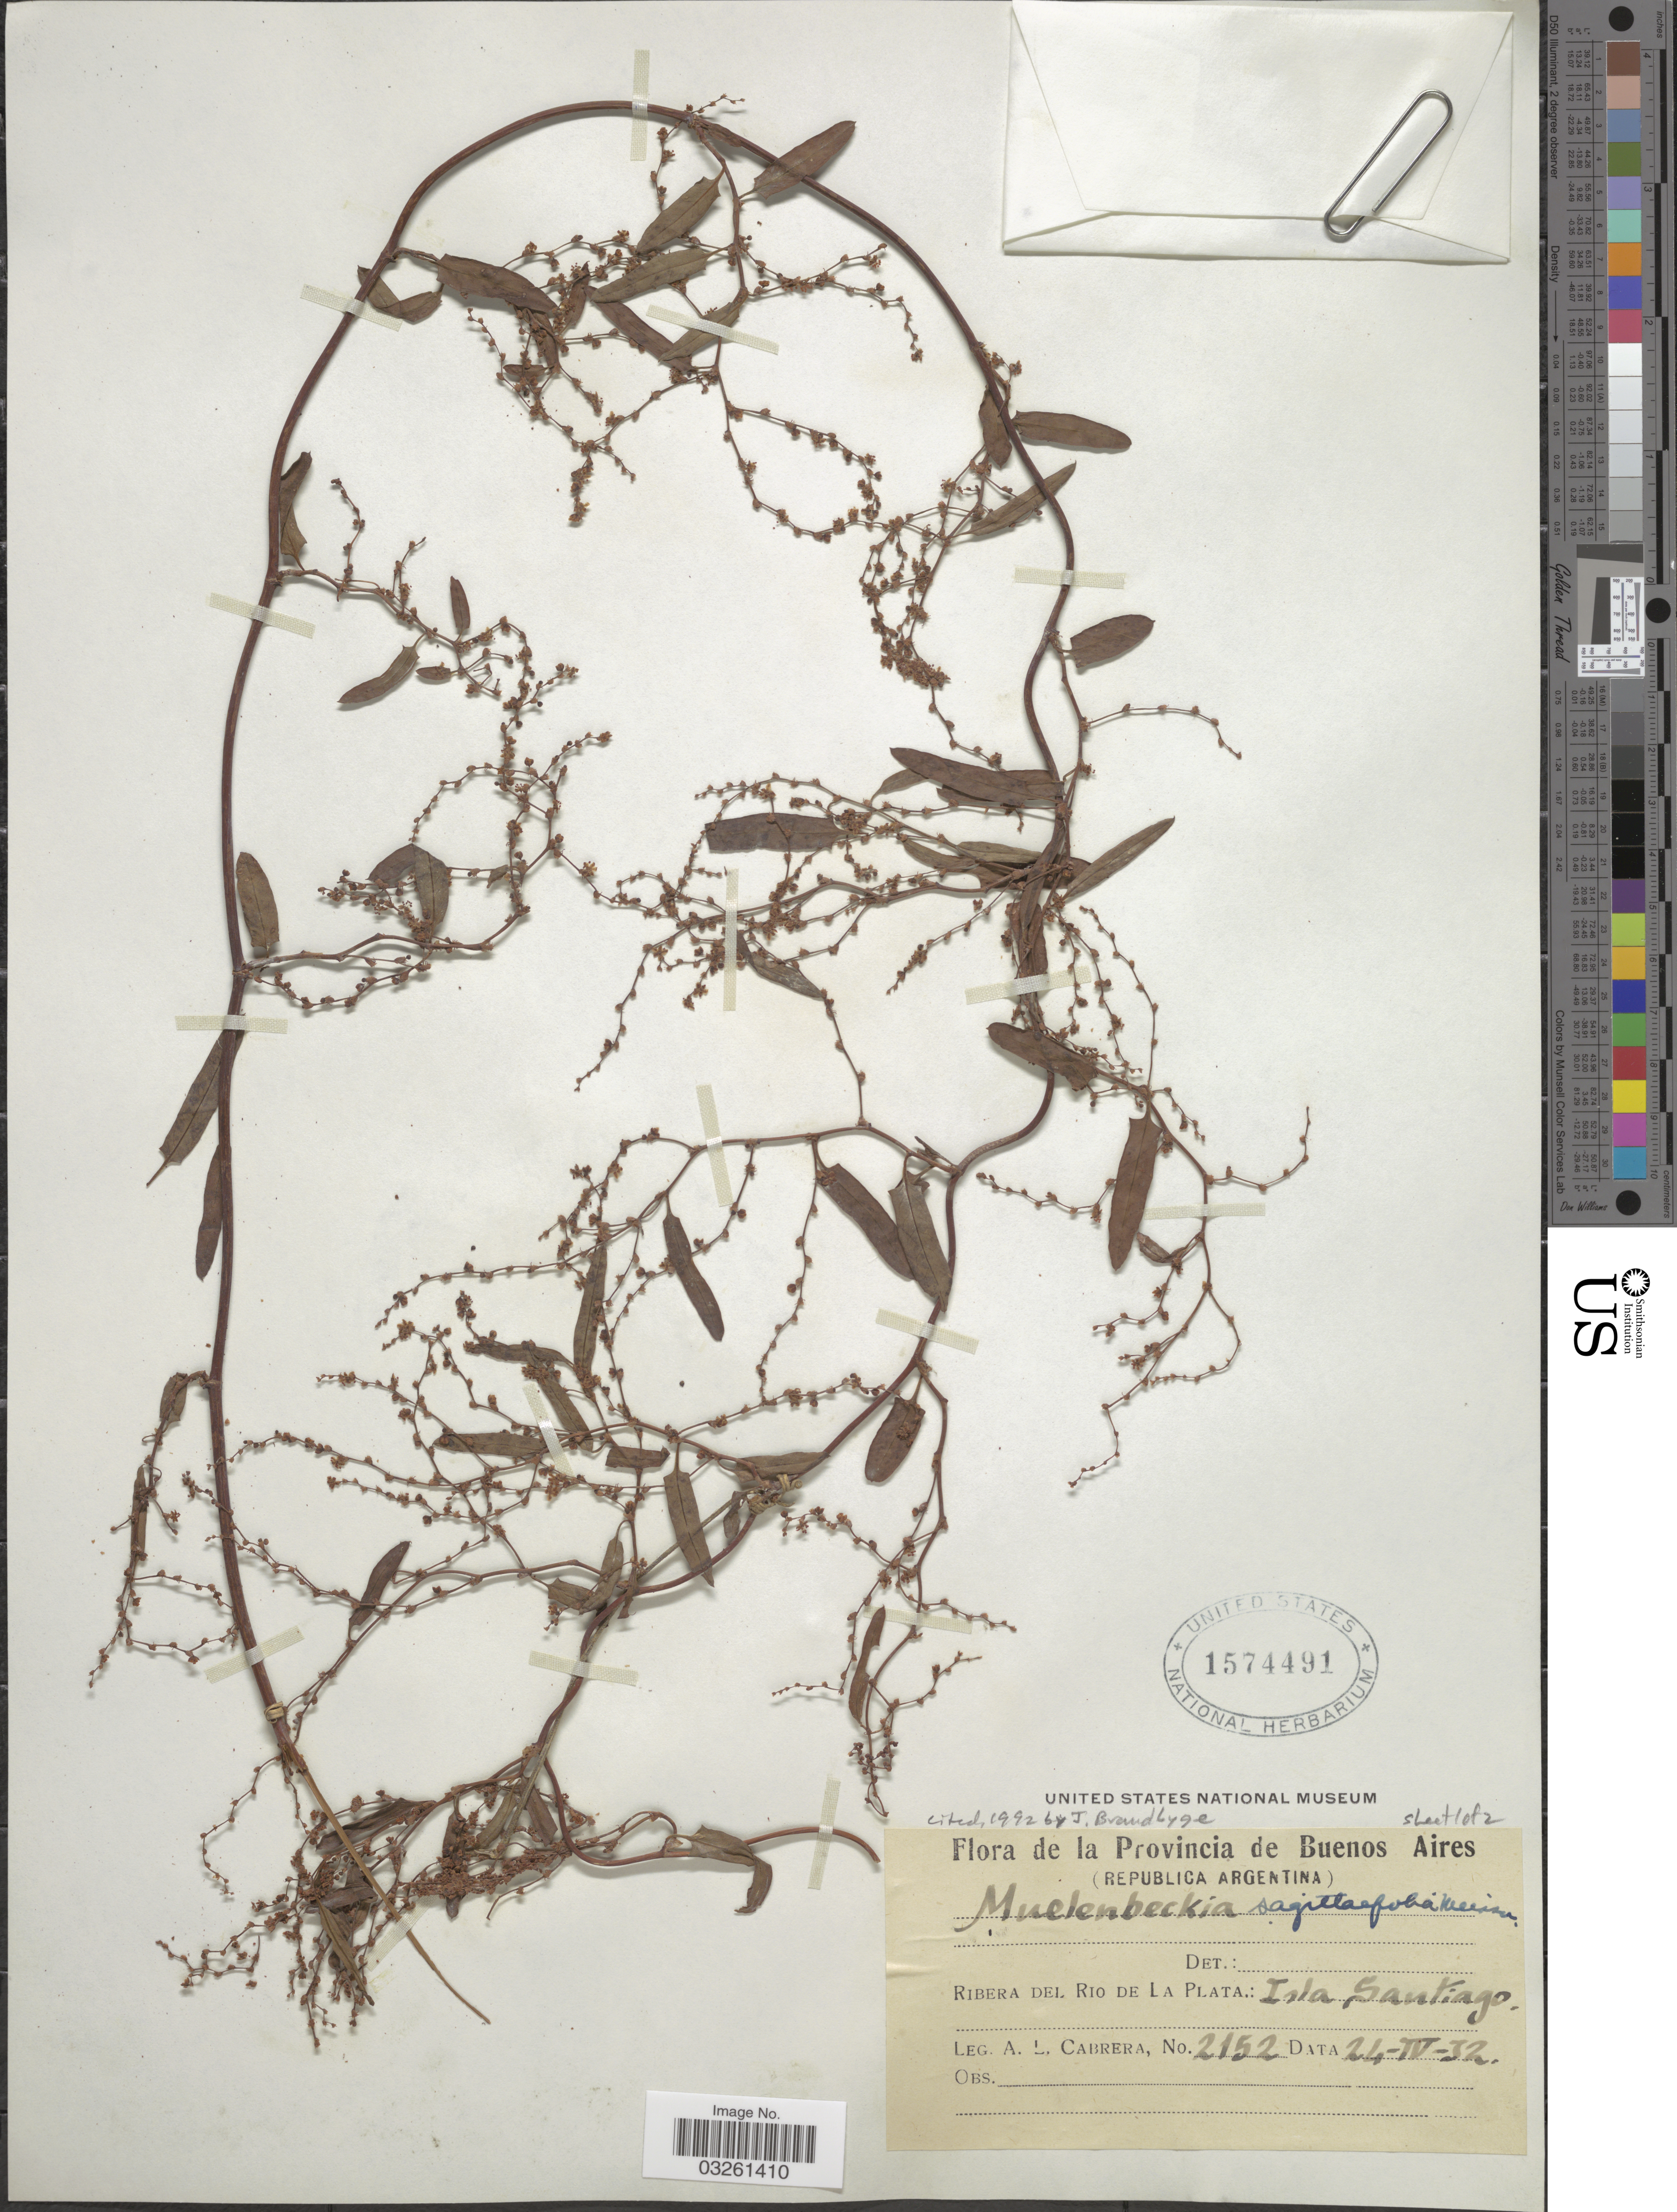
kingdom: Plantae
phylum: Tracheophyta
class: Magnoliopsida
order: Caryophyllales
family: Polygonaceae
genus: Muehlenbeckia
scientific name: Muehlenbeckia sagittifolia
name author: (Ortega) Meisn.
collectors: A. L. Cabrera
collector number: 2152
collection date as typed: Transcribed d/m/y: 24/4/32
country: Argentina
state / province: Buenos Aires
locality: Ribera del Rio de La Plata: Isla Santiago.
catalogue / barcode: US 1574491